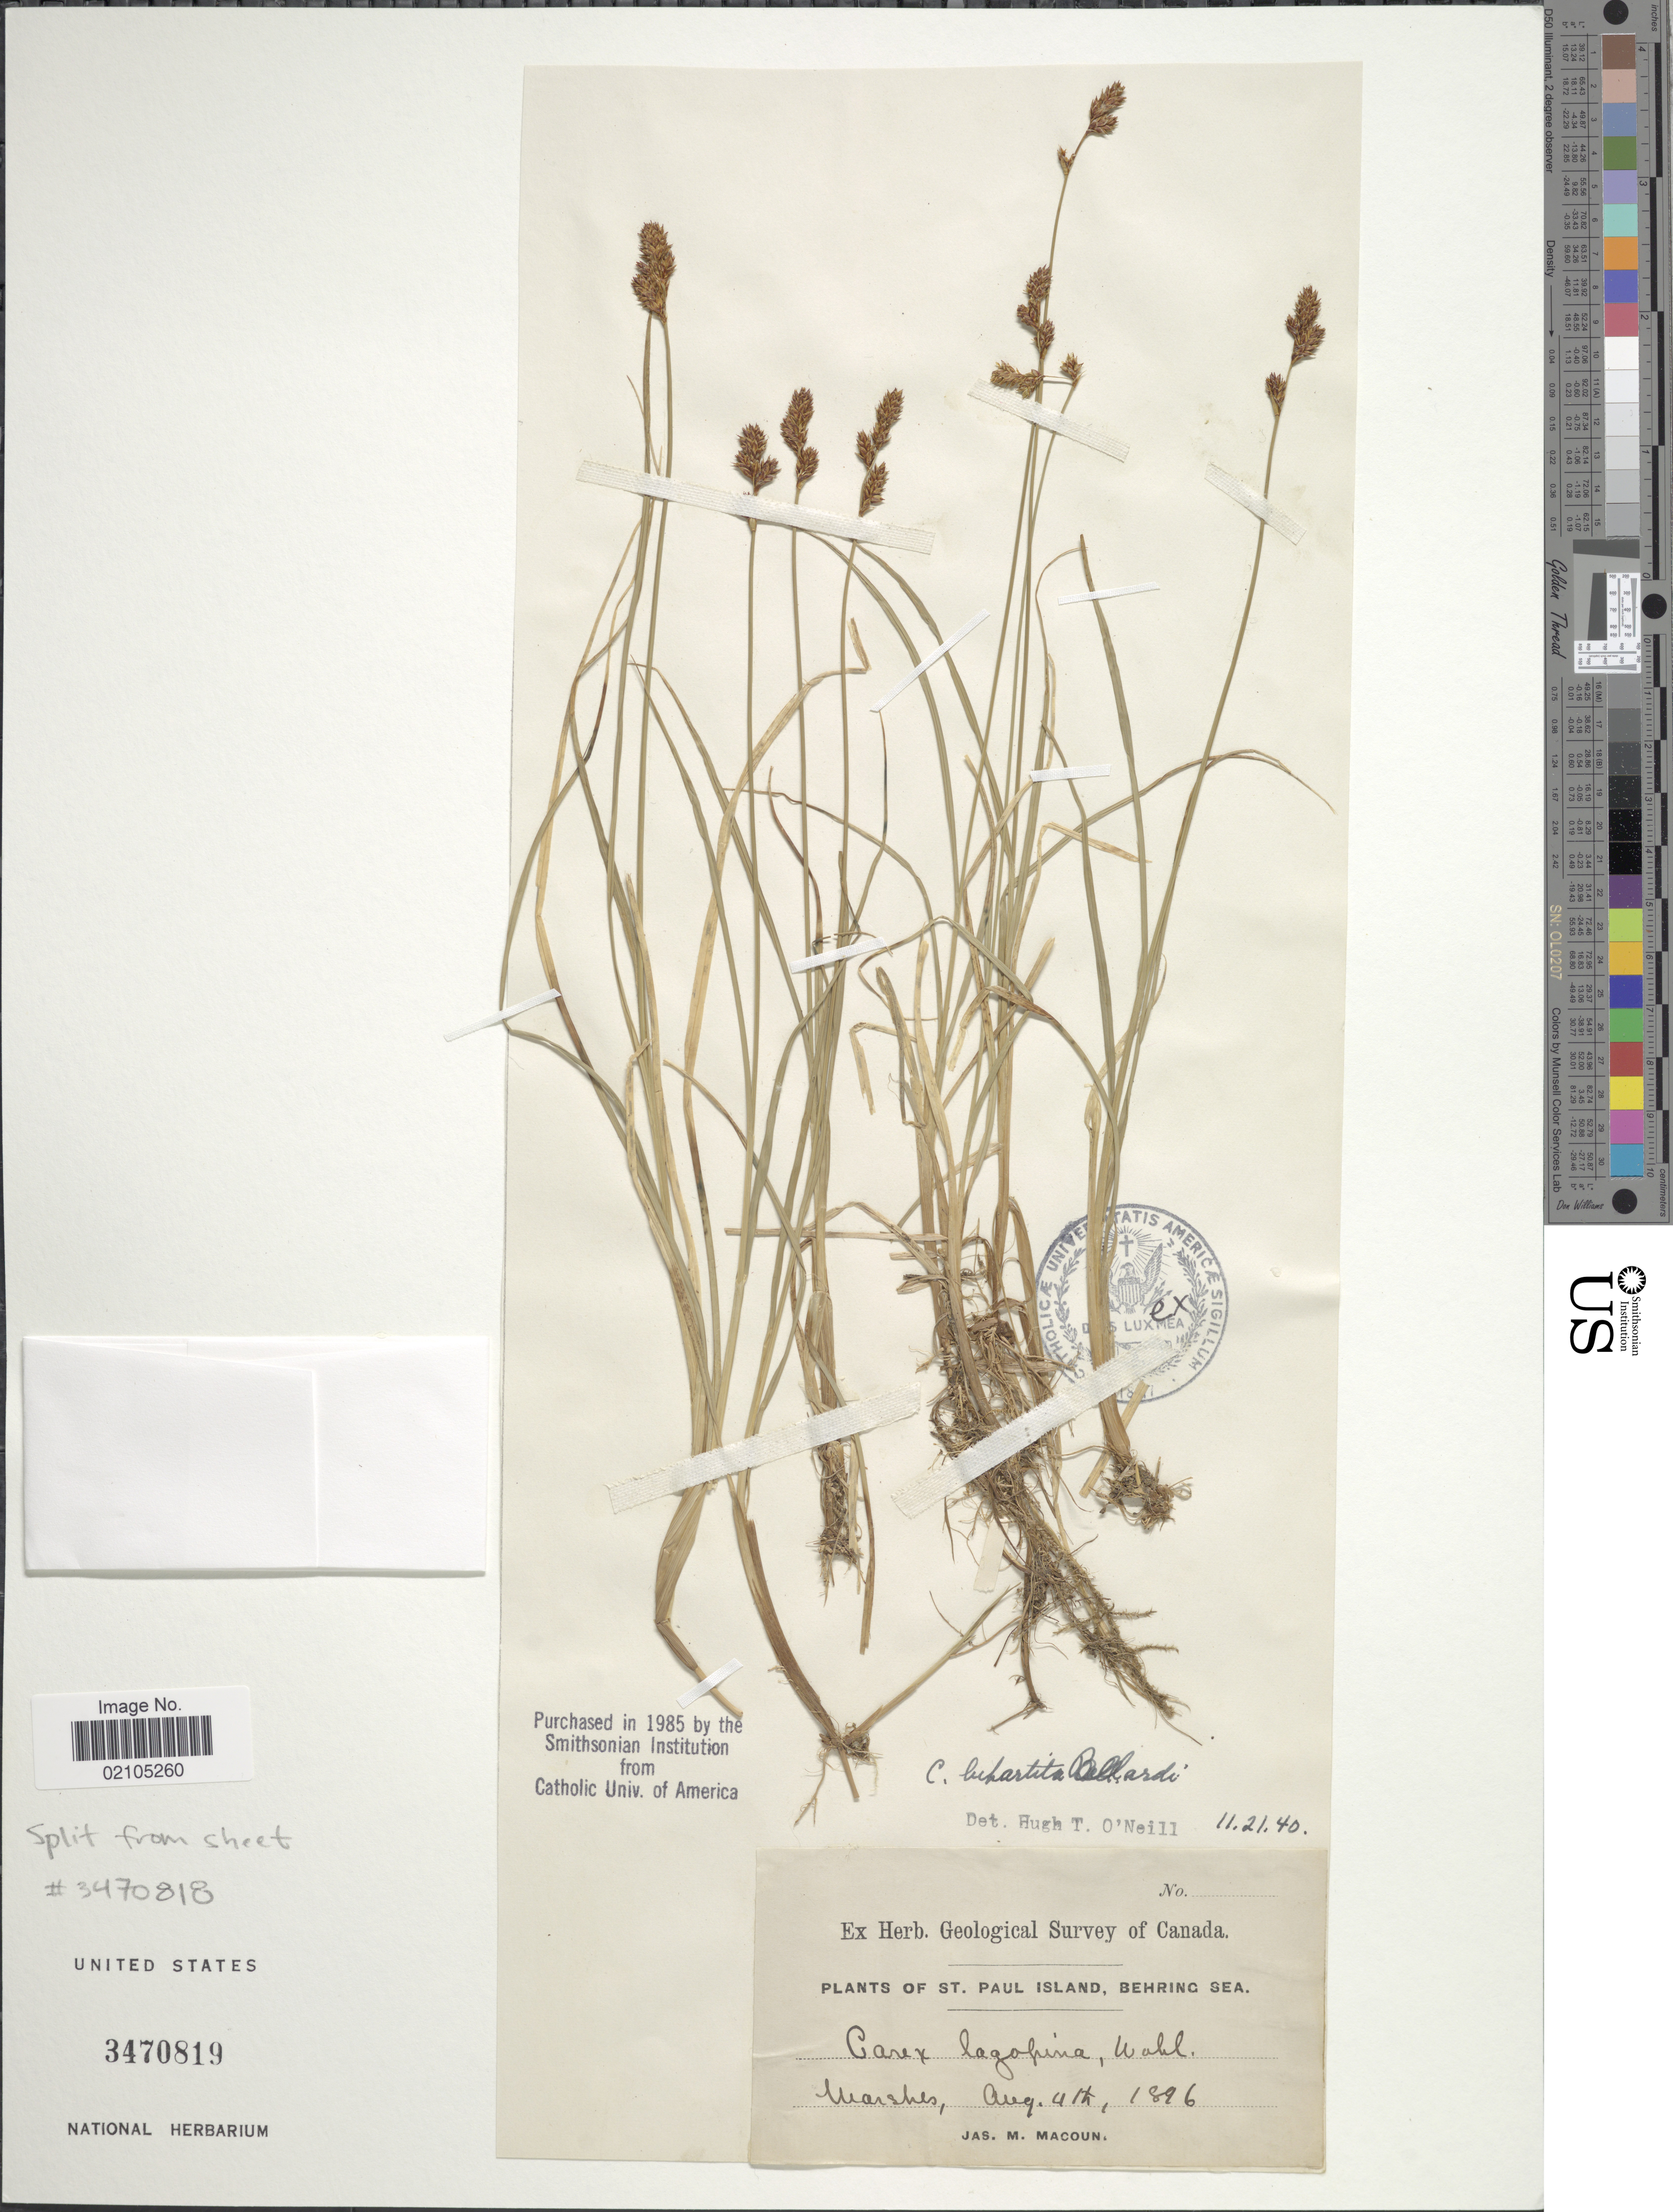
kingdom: Plantae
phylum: Tracheophyta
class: Liliopsida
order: Poales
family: Cyperaceae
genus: Carex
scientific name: Carex lachenalii subsp. lachenalii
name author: Schkuhr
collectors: J. M. Macoun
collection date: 1896-08-04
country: United States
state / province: Alaska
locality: St. Paul Island, Behring Sea.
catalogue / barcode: US 3470819